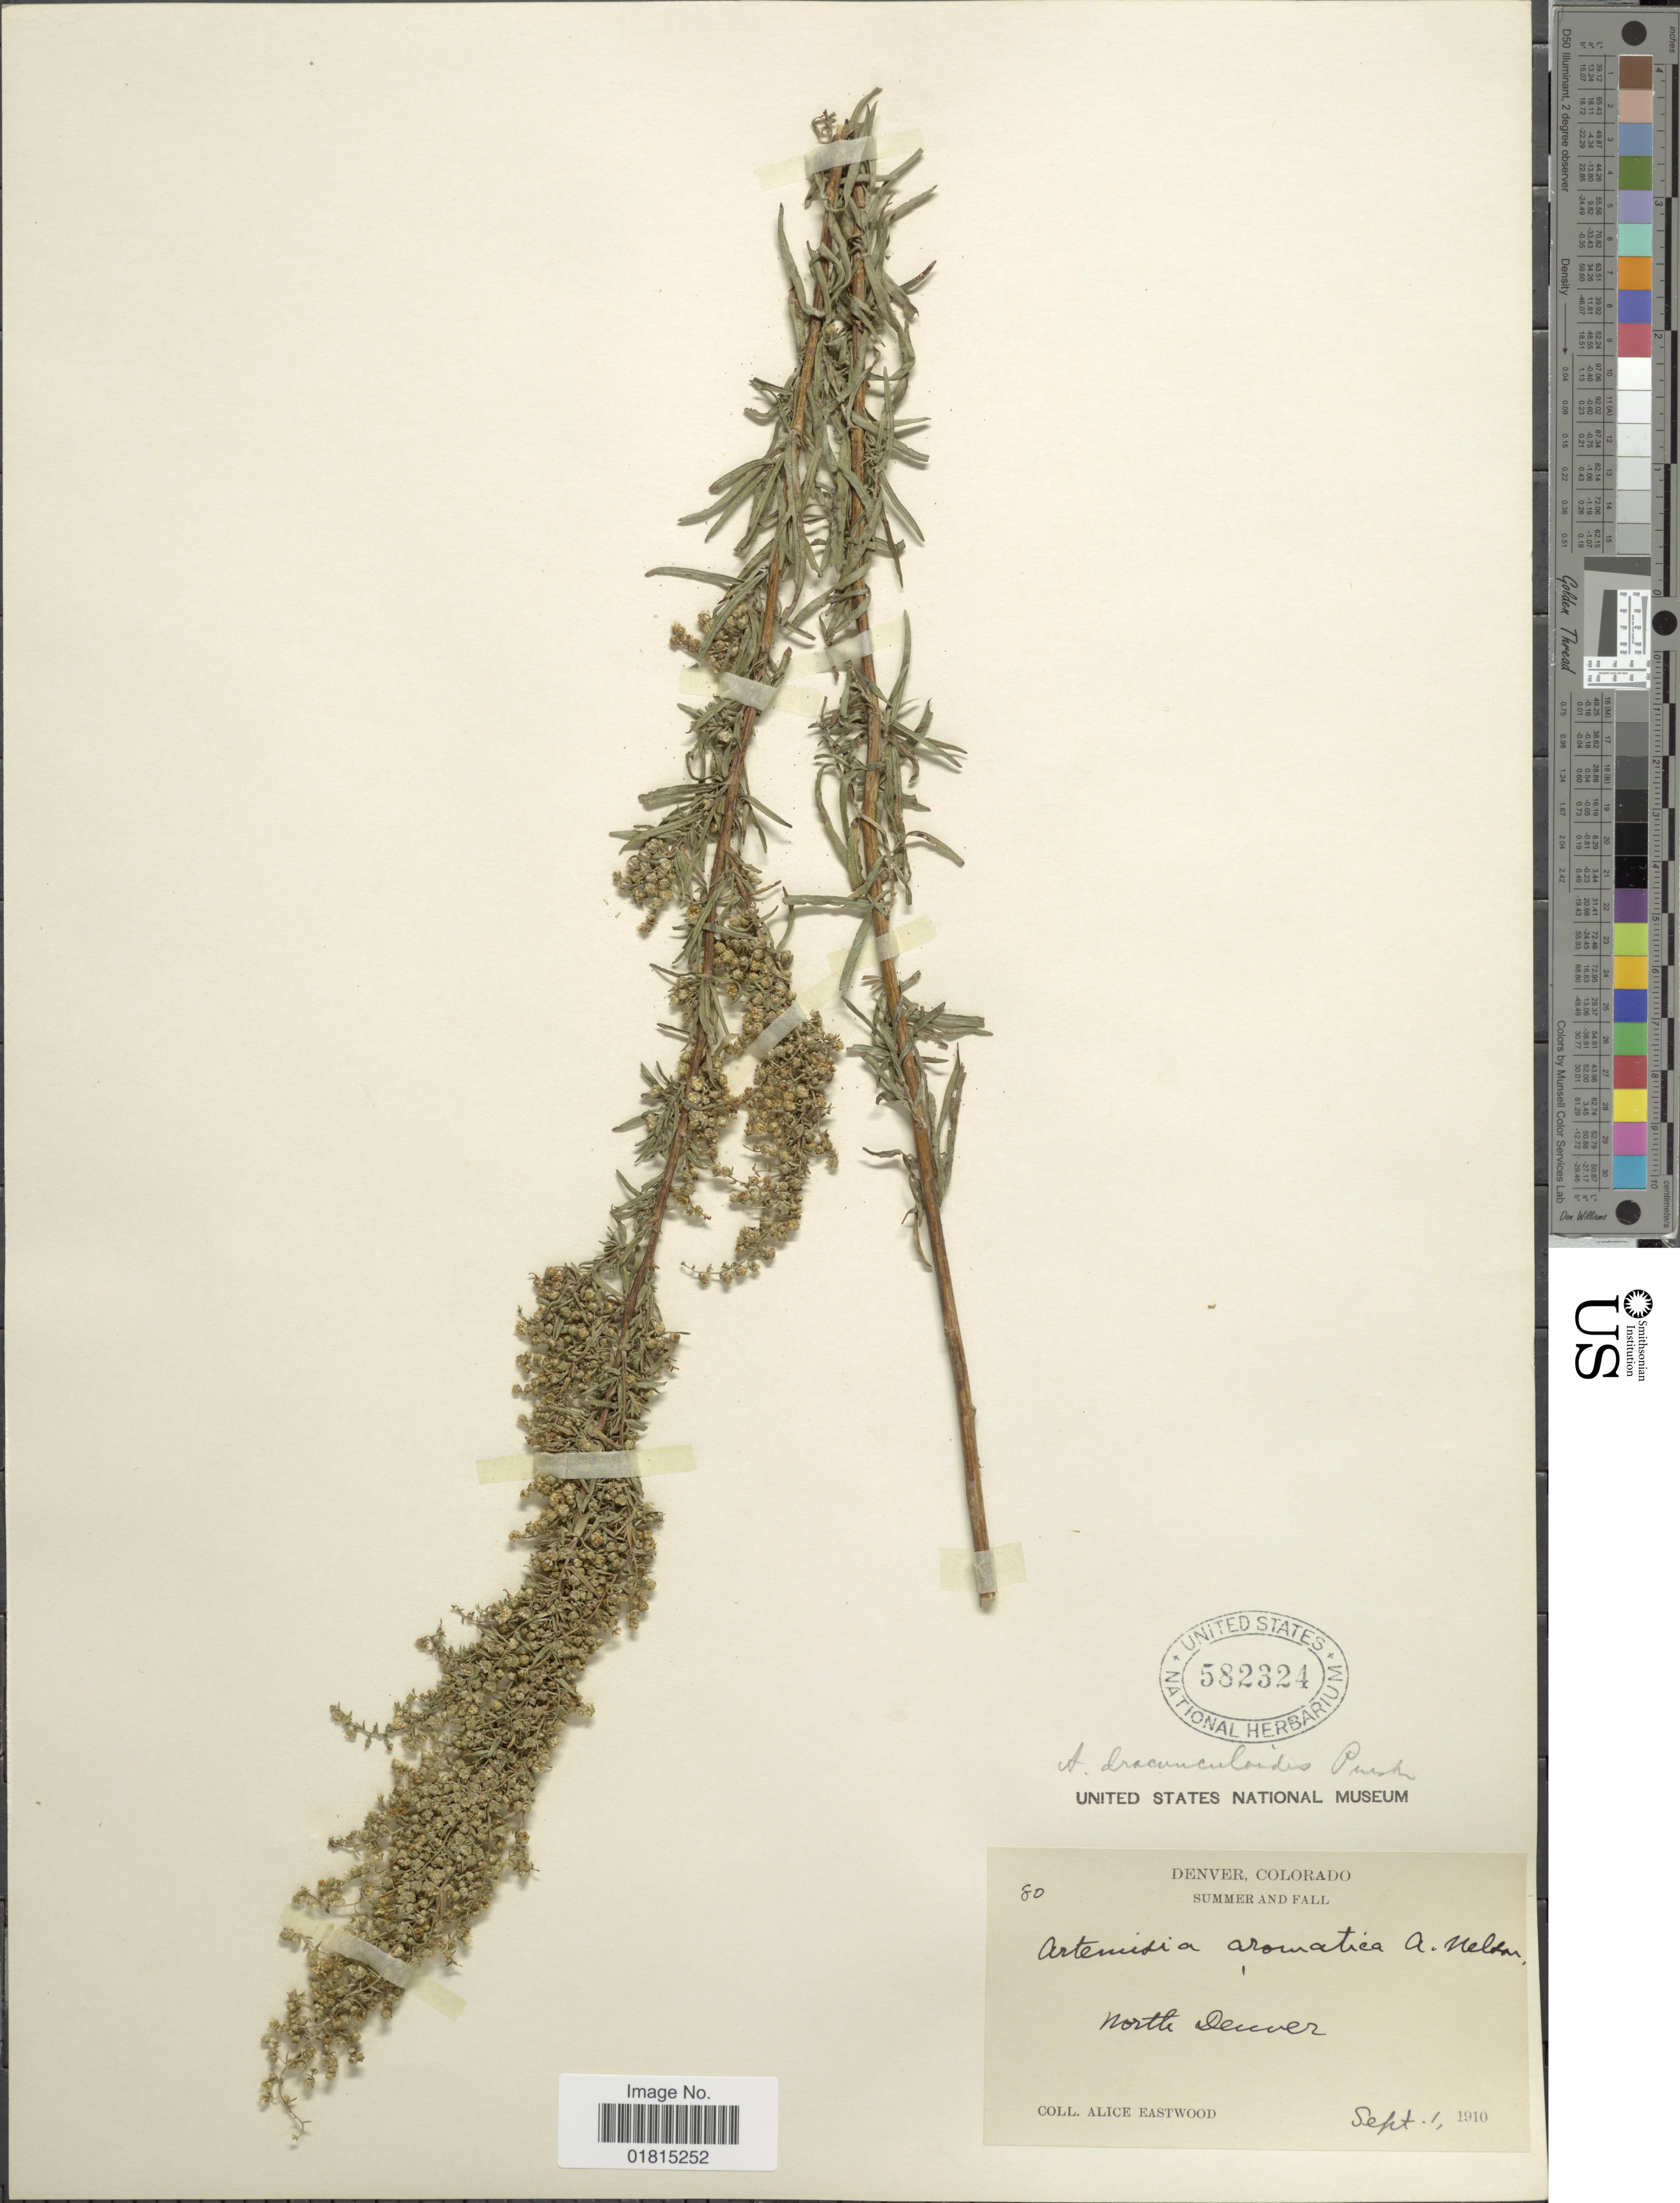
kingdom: Plantae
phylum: Tracheophyta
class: Magnoliopsida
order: Asterales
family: Asteraceae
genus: Artemisia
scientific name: Artemisia dracunculoides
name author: Pursh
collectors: A. Eastwood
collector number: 80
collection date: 1910-09-01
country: United States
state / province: Colorado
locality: Denver, Colorado. Summer and Fall. North Denver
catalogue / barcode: US 582324